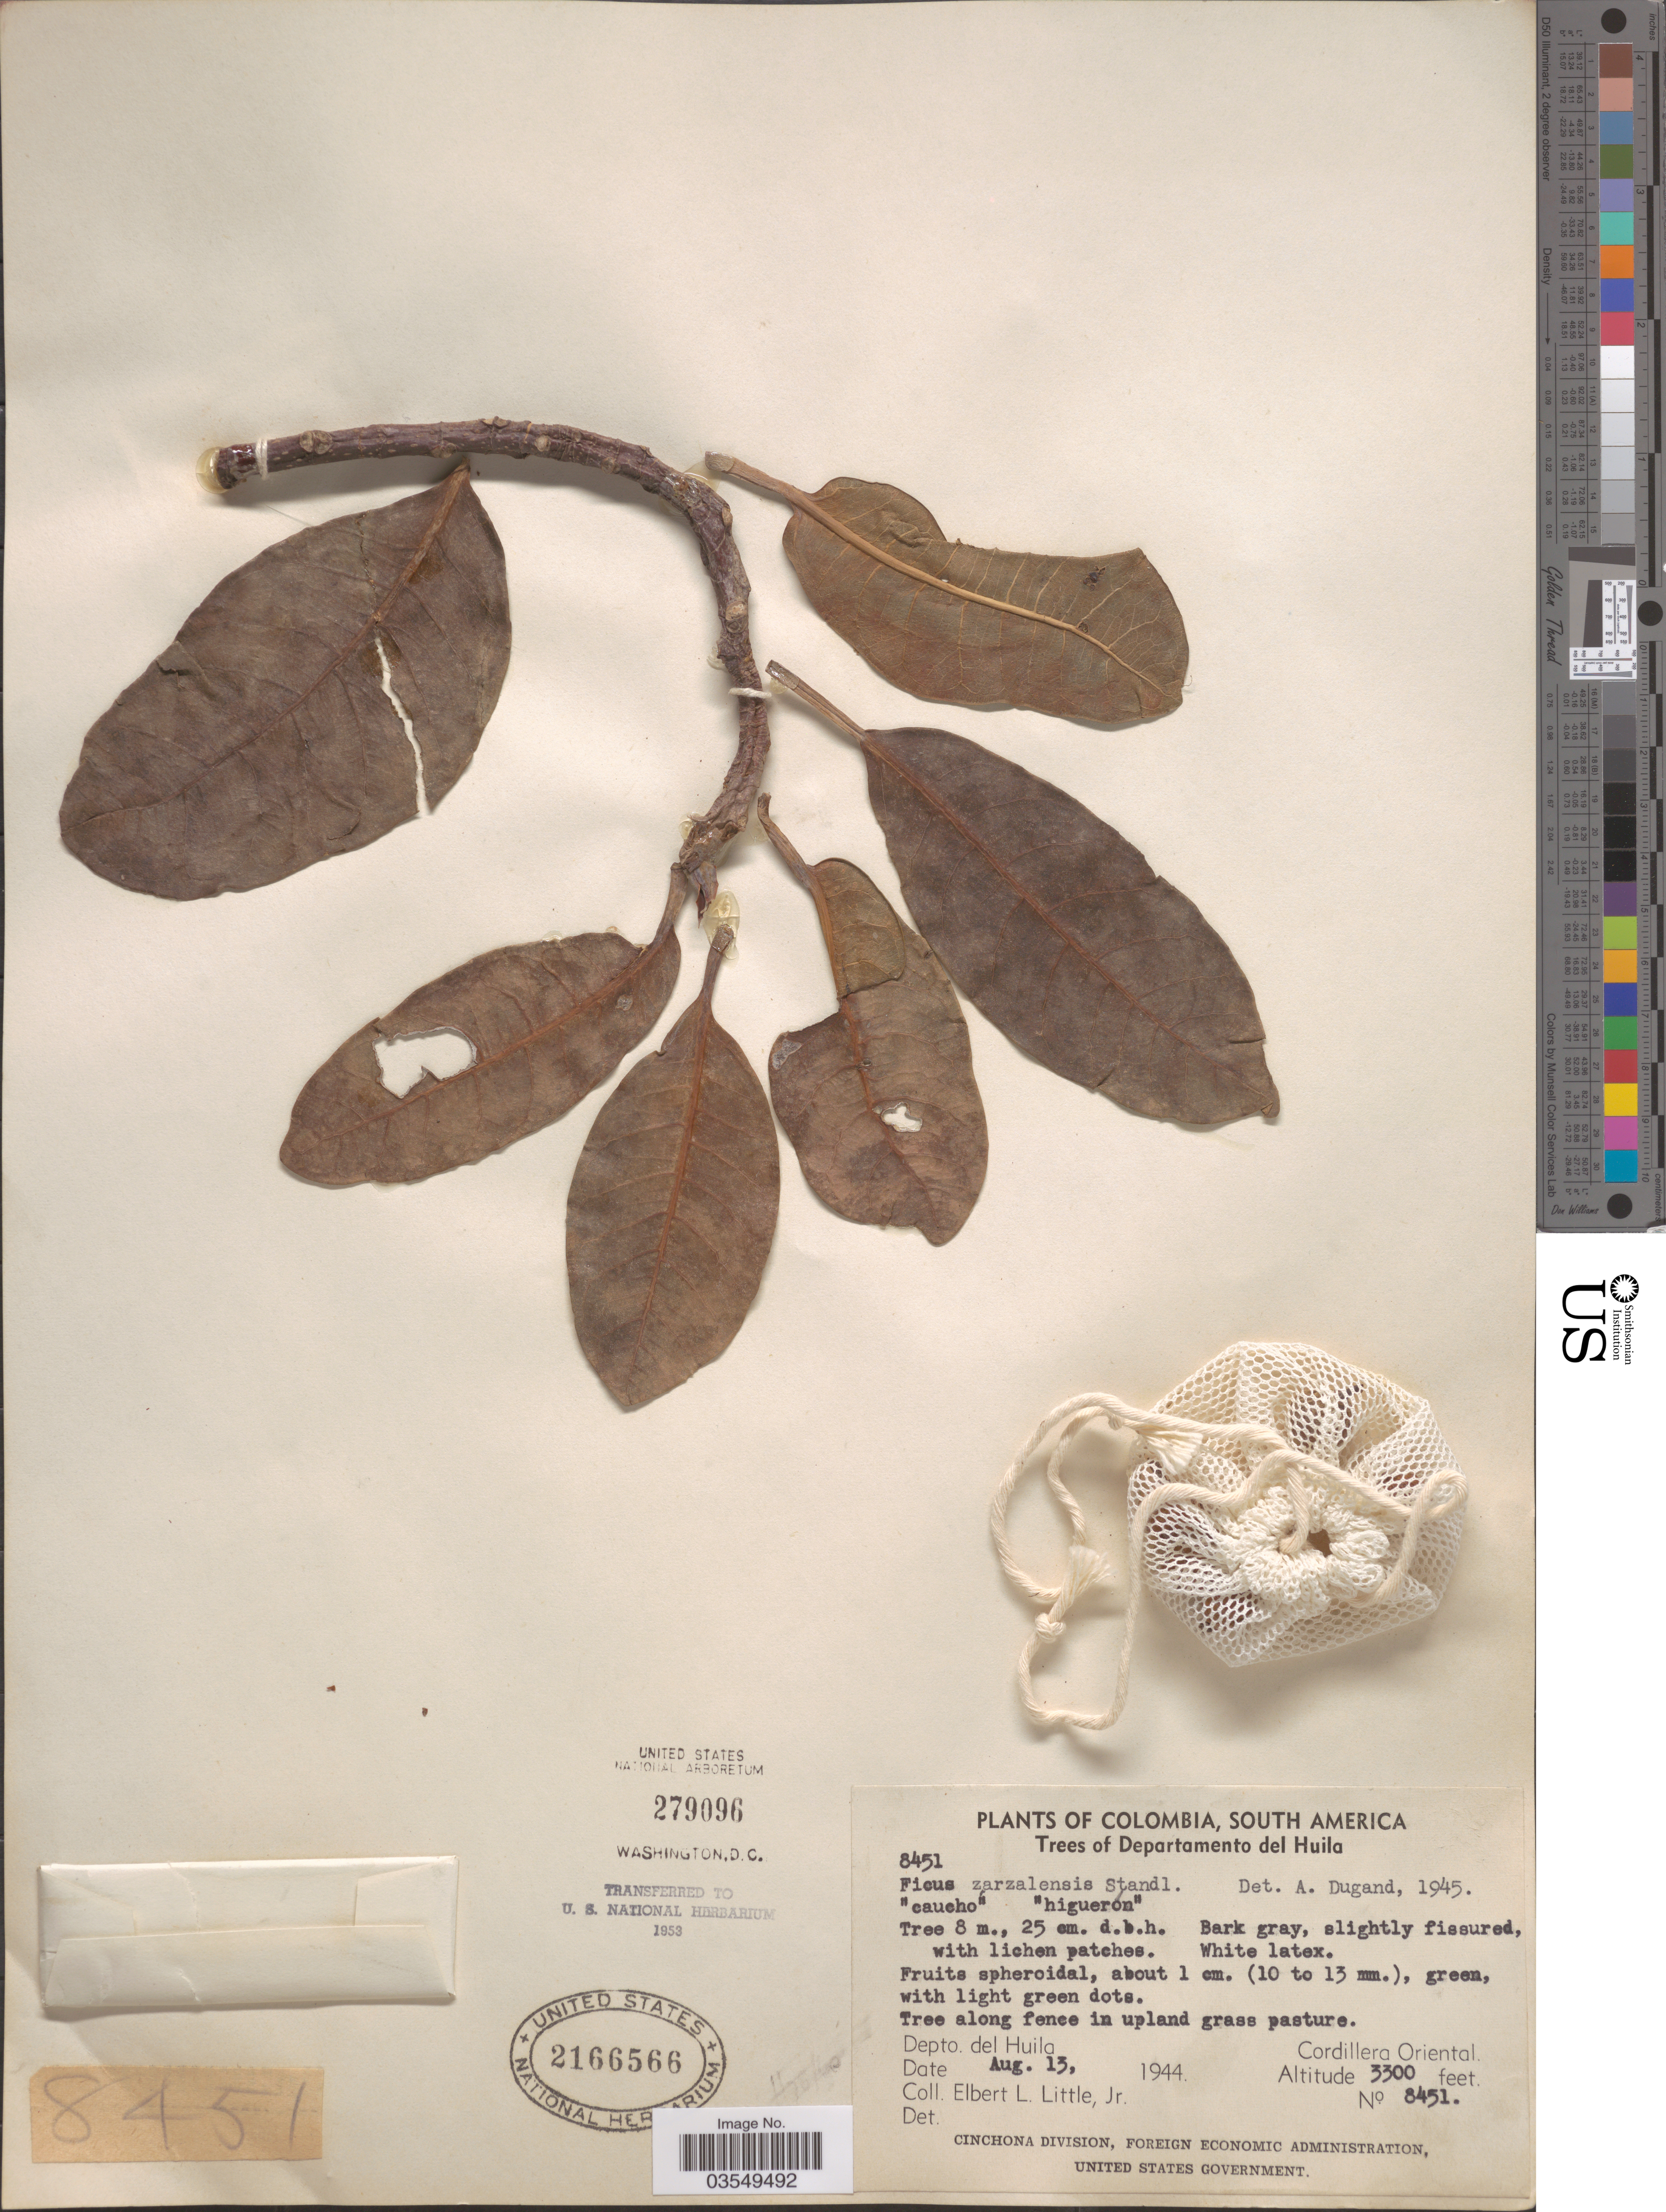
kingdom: Plantae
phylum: Tracheophyta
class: Magnoliopsida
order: Rosales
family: Moraceae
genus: Ficus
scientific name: Ficus zarzalensis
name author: Standl.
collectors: E. L. Little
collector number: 8451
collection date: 1944-08-13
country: Colombia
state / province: Huila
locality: Departamento del Huila. Cordillera Oriental.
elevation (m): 1006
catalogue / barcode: US 2166566